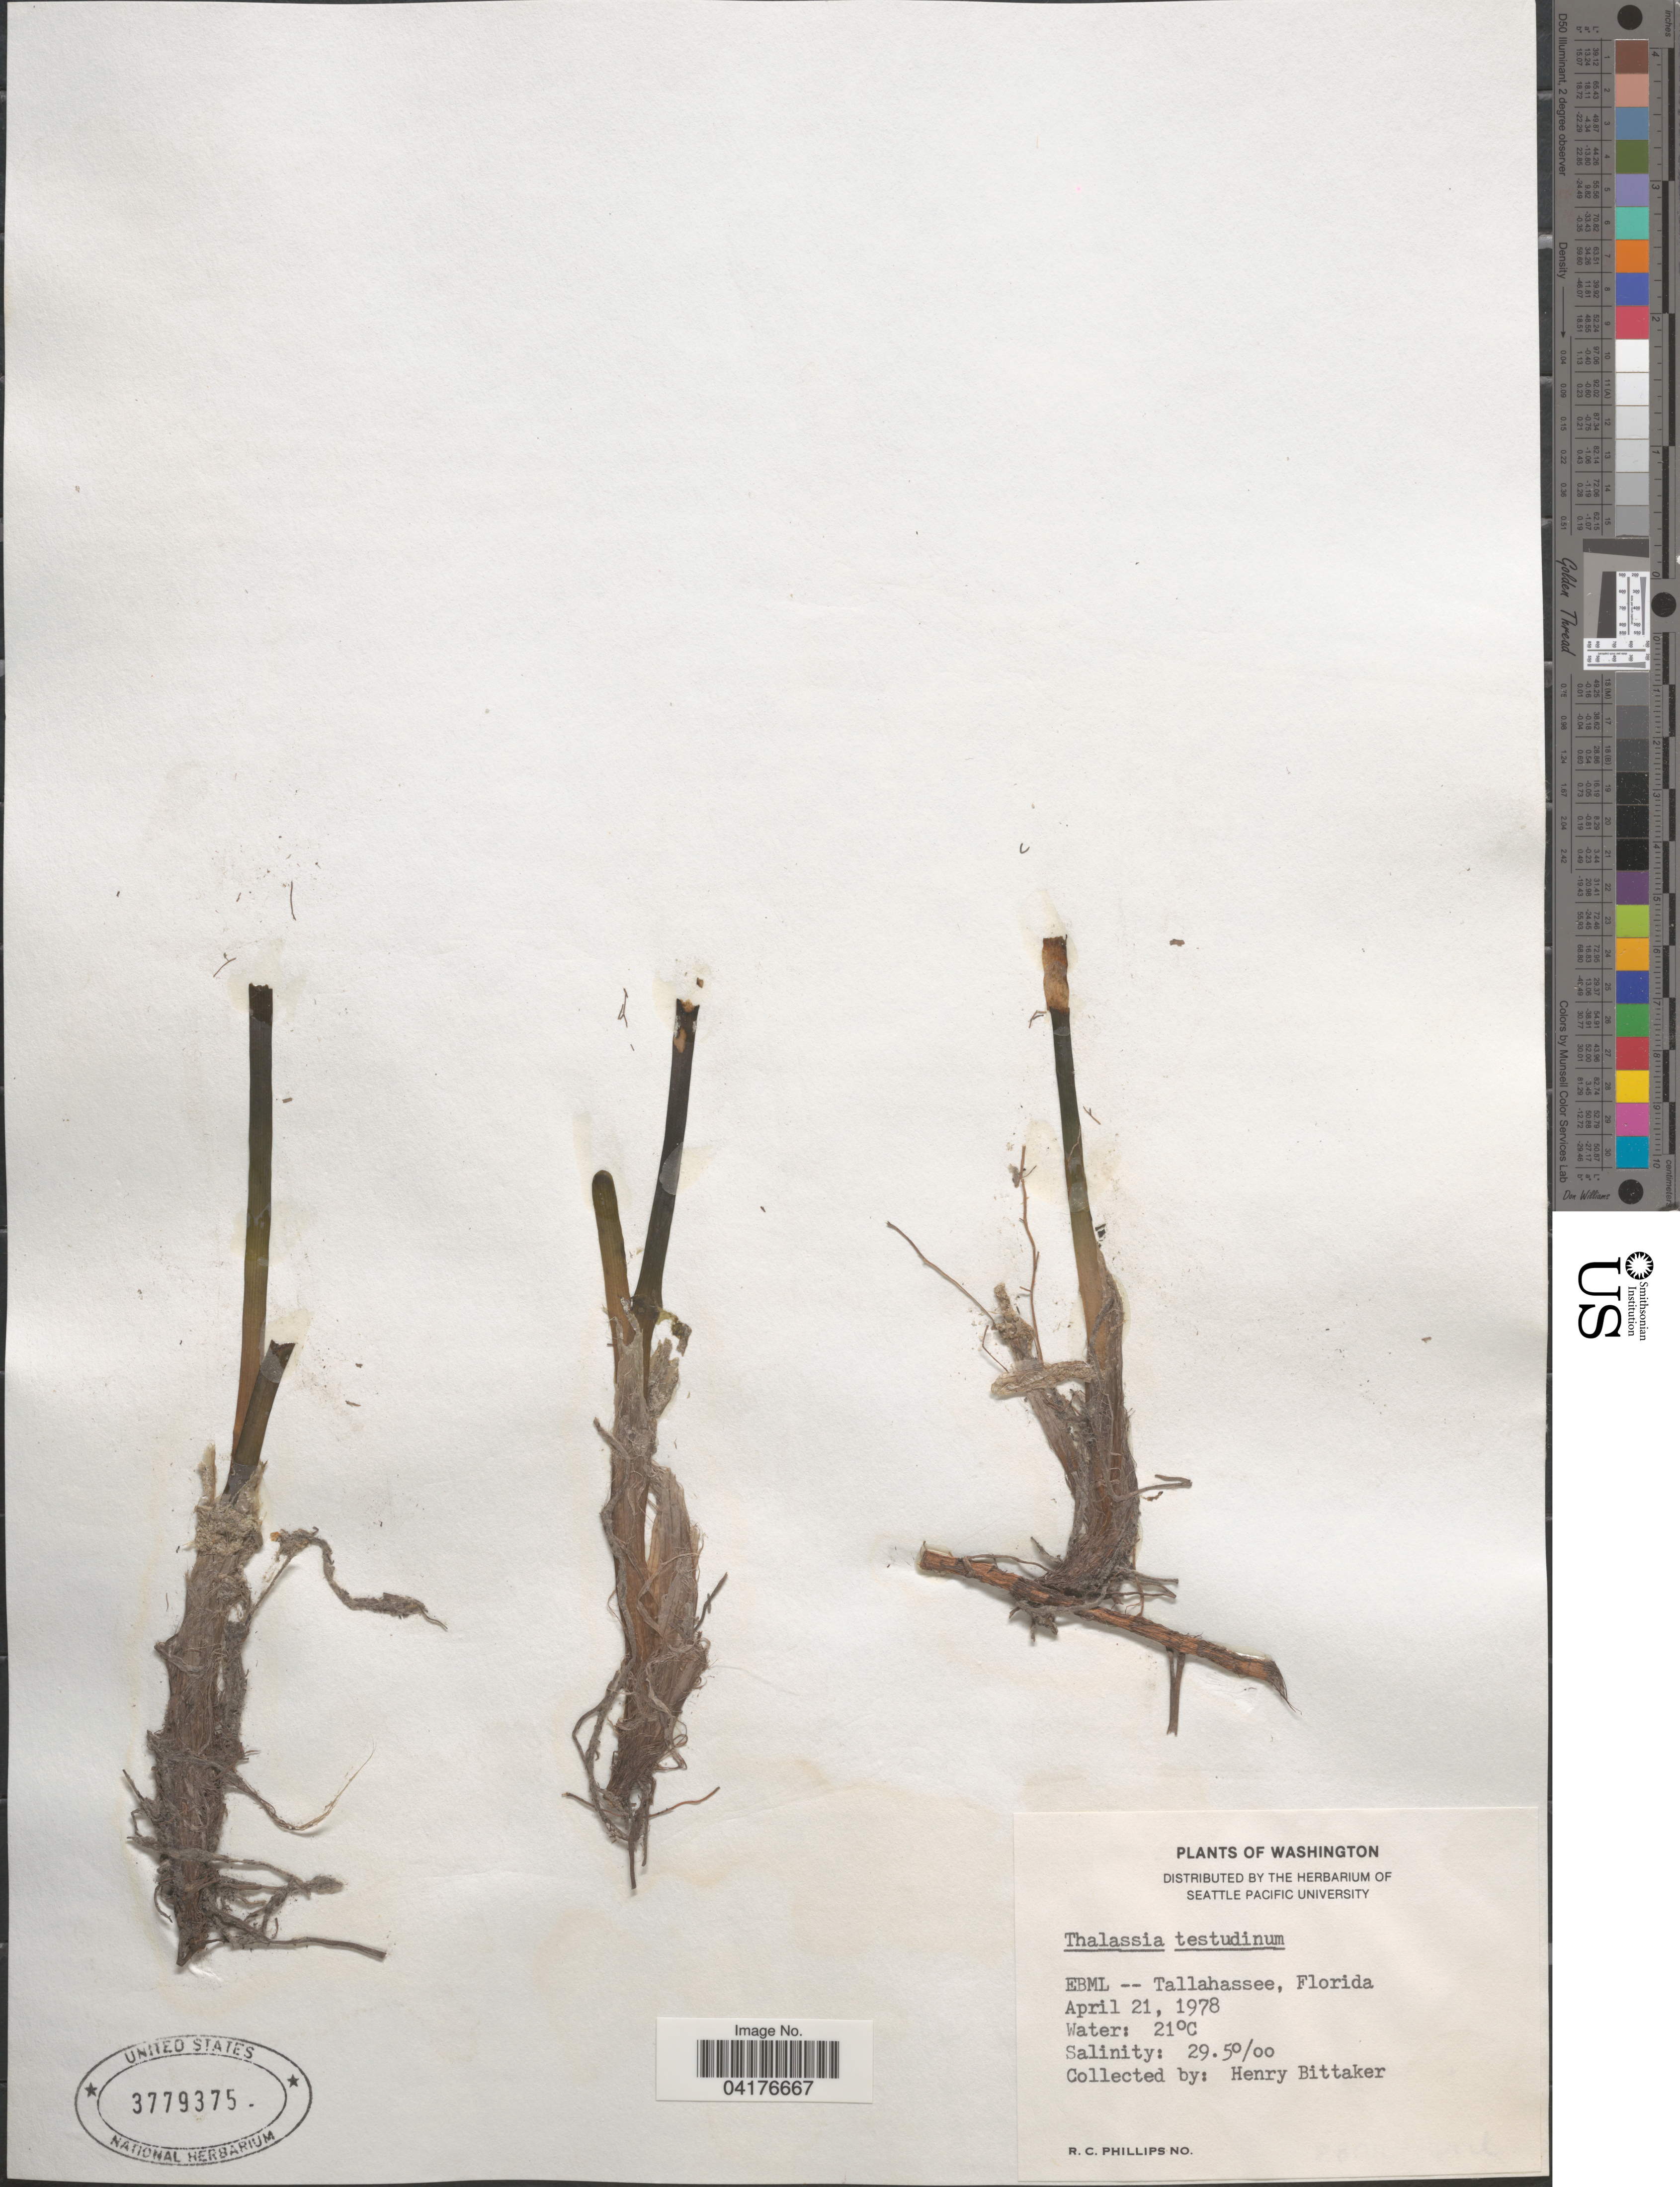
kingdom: Plantae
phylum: Tracheophyta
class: Liliopsida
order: Alismatales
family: Hydrocharitaceae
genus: Thalassia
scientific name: Thalassia testudinum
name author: Banks & Sol. ex K.D. Koenig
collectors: H. Bittaker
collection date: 1978-04-21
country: United States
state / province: Florida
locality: EBML -- Tallahassee.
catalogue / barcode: US 3779375